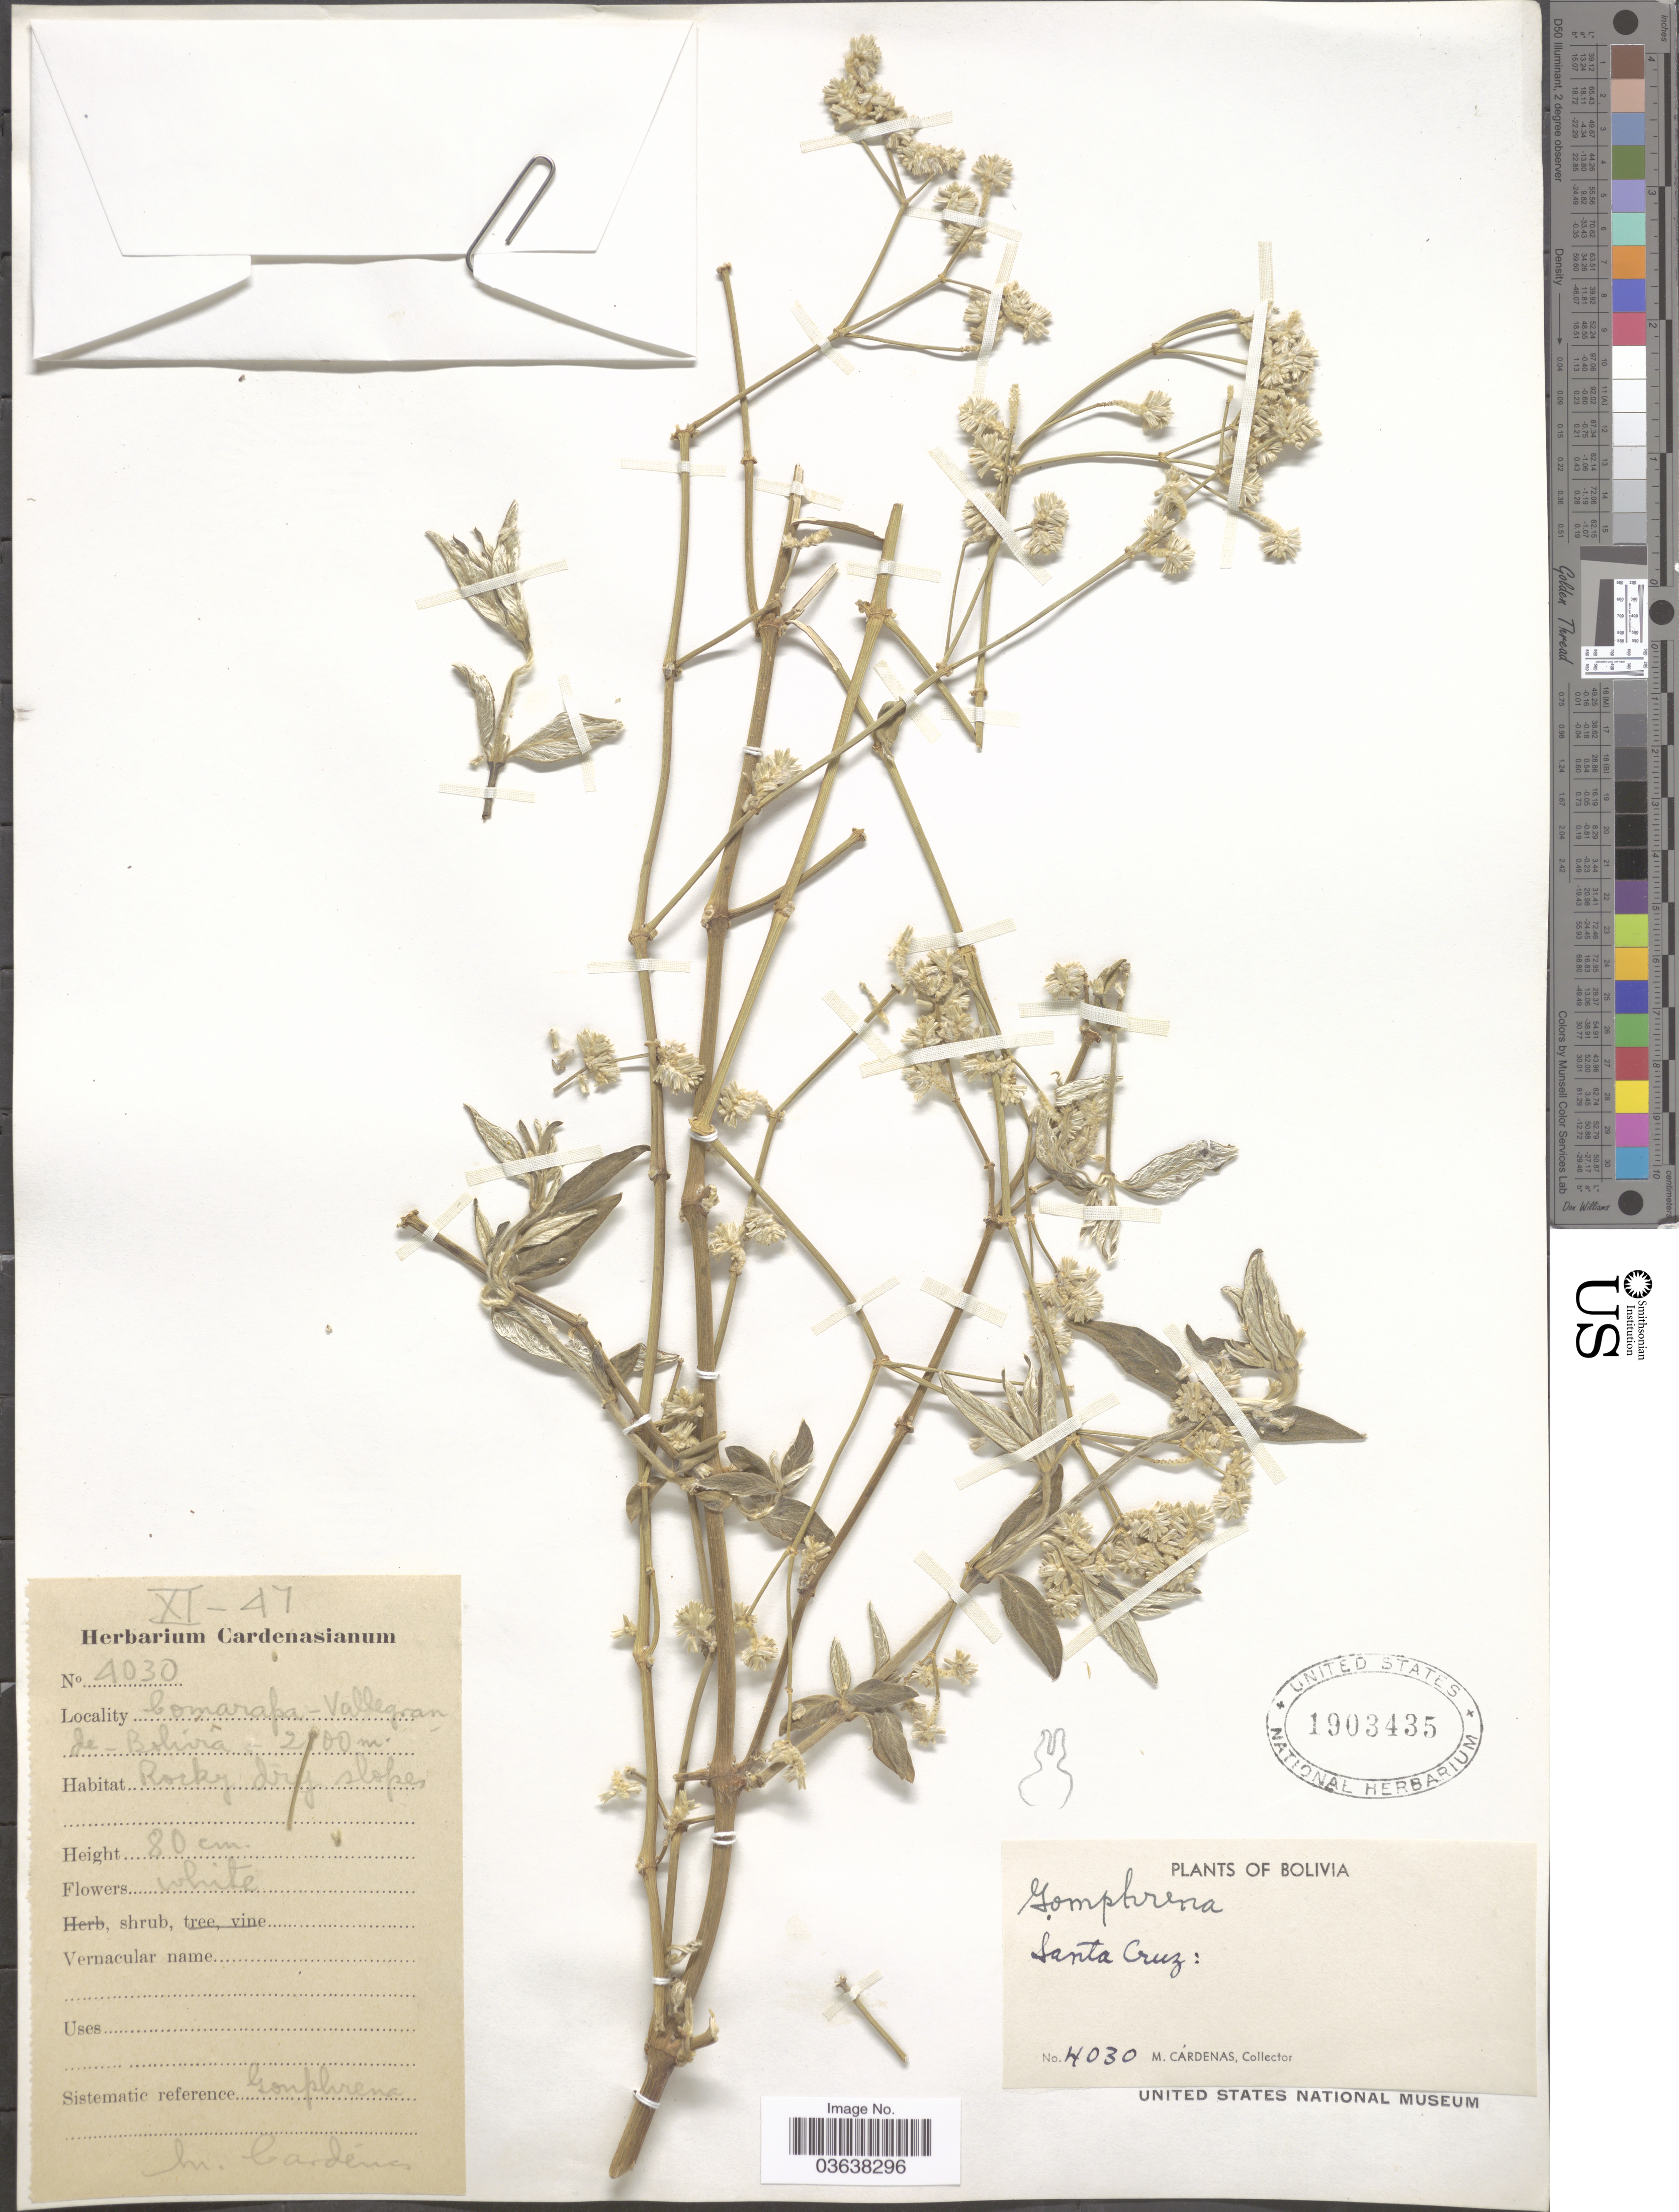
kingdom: Plantae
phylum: Tracheophyta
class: Magnoliopsida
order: Caryophyllales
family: Amaranthaceae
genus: Gomphrena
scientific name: Gomphrena sp.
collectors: M. Cárdenas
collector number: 4030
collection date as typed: Transcribed d/m/y: /11/47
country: Bolivia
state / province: Santa Cruz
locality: Comarapa-Vallegrande.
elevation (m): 2100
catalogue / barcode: US 1903435